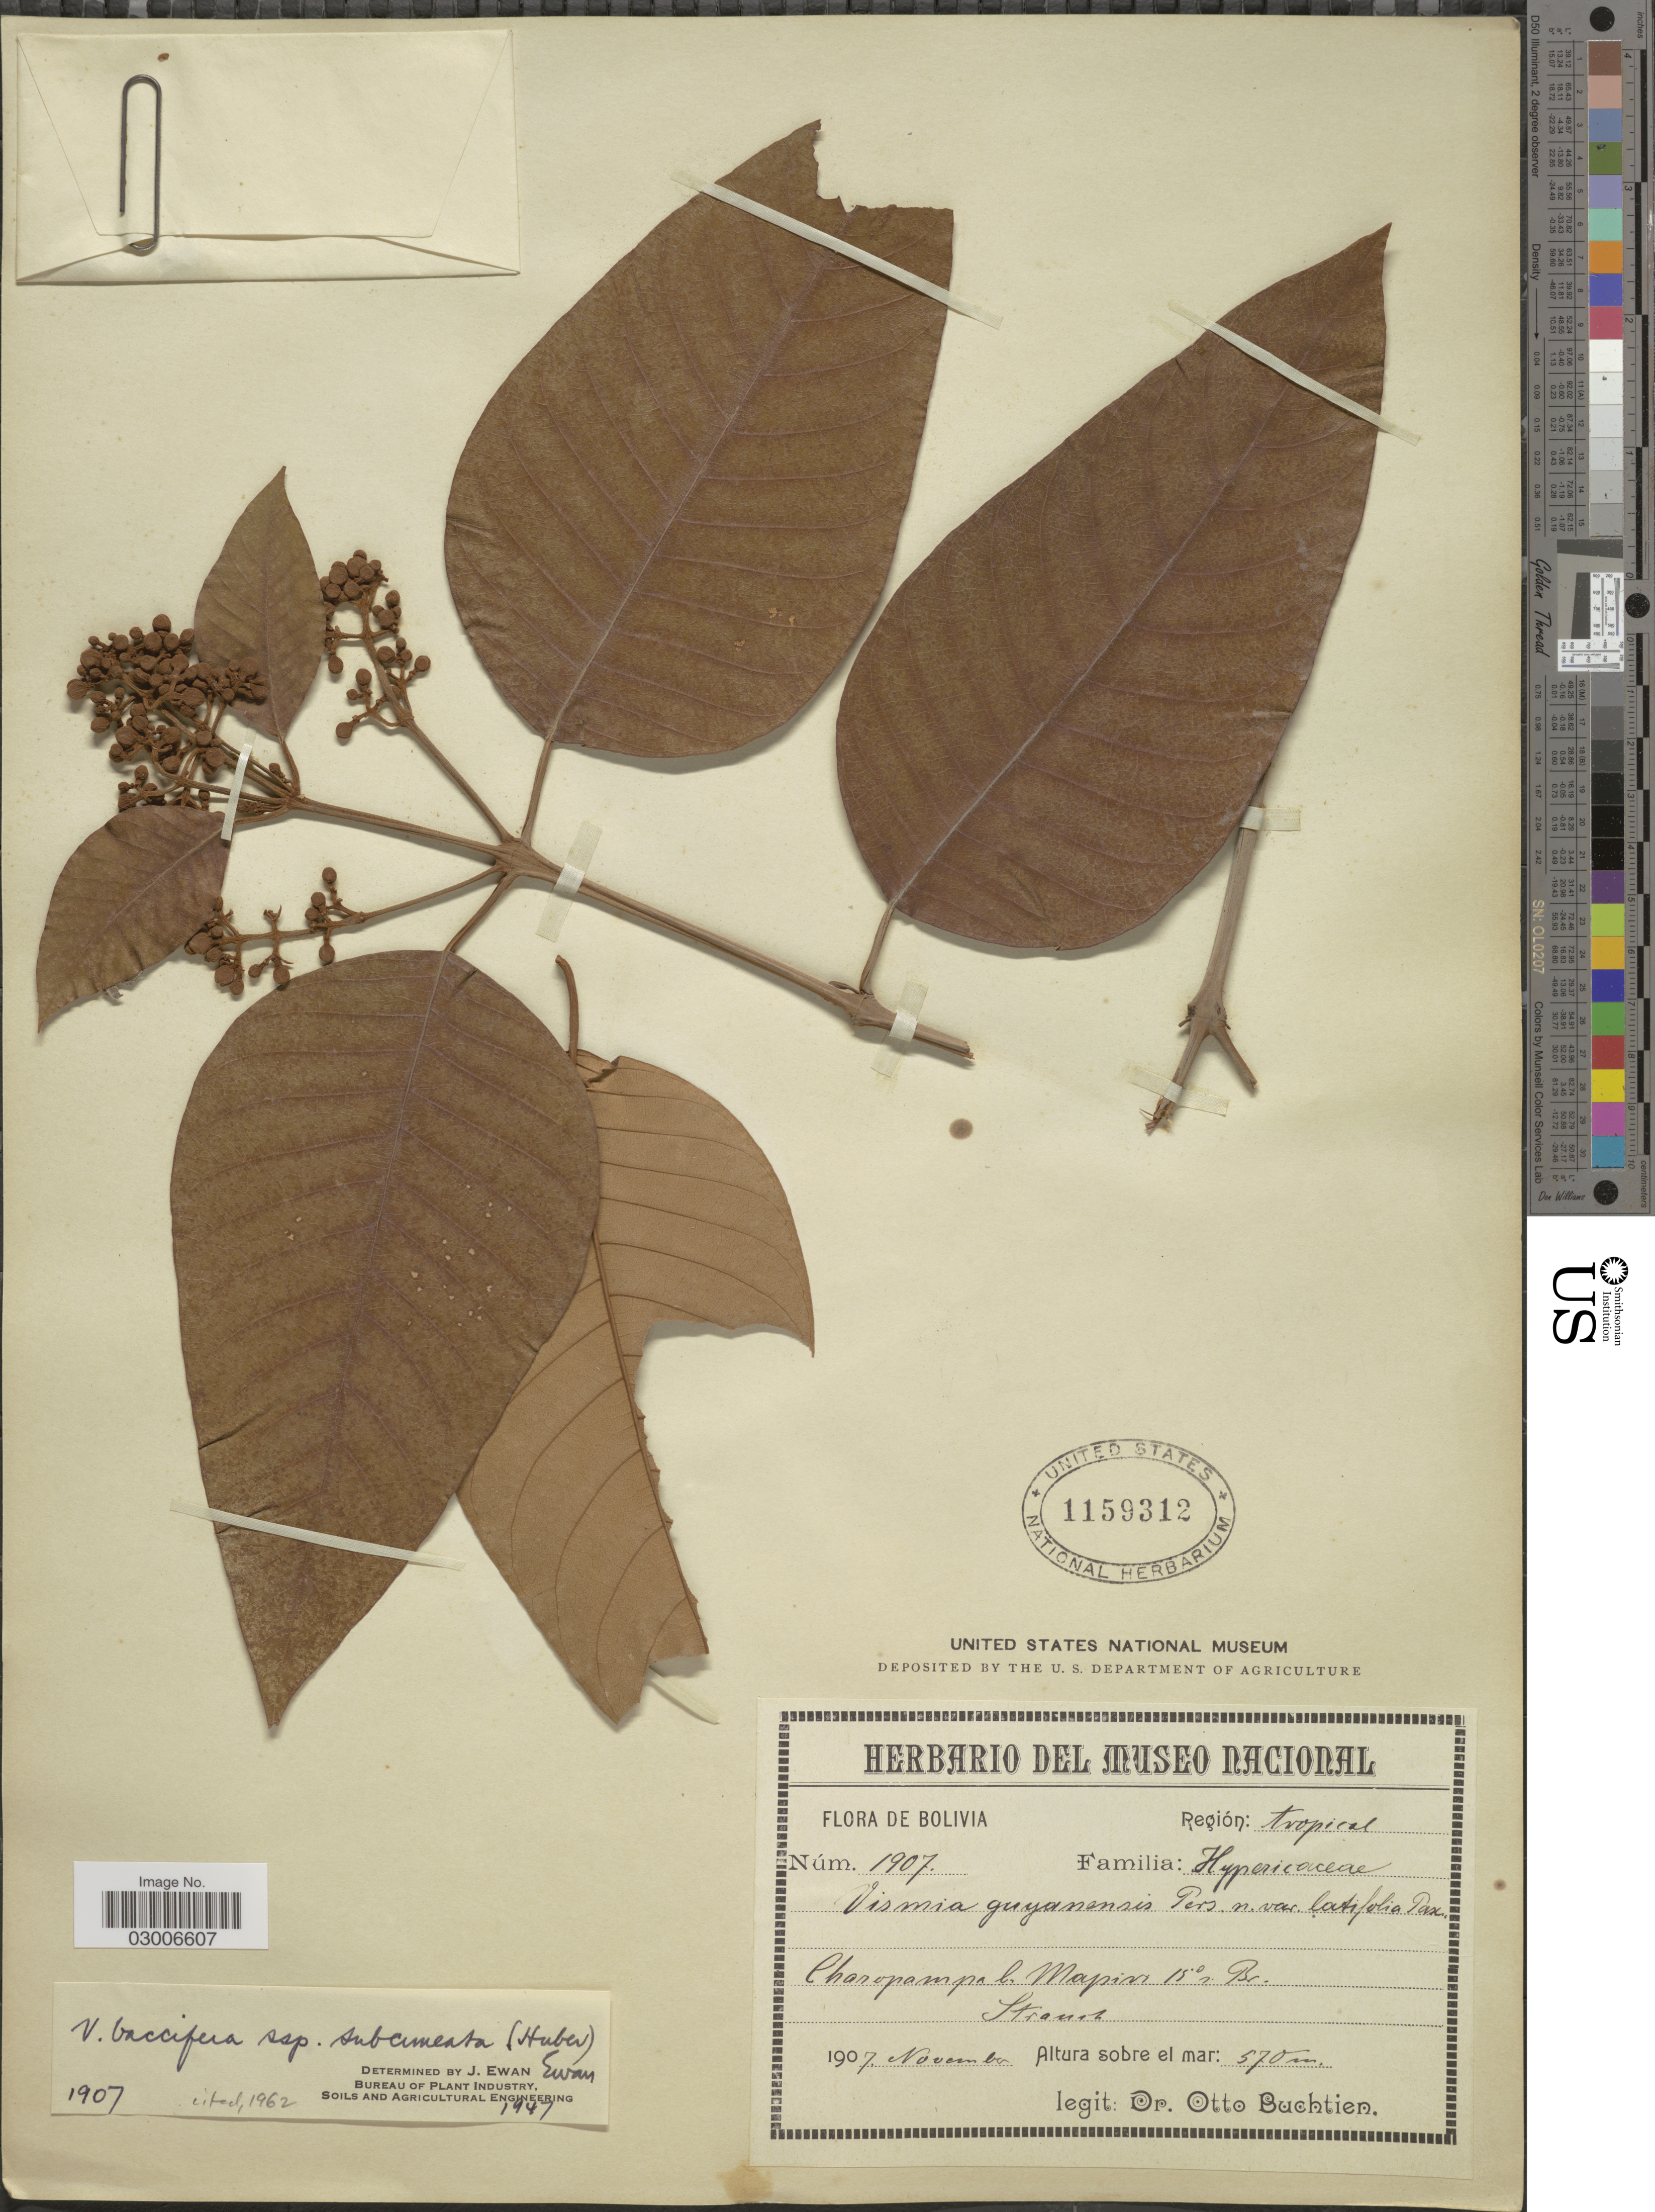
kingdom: Plantae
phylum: Tracheophyta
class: Magnoliopsida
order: Malpighiales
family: Hypericaceae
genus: Vismia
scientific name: Vismia baccifera subsp. subcuneata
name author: (Huber) Ewan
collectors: O. Buchtien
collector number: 1907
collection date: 1907-11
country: Bolivia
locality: Región: tropical, Charopampa b. Mapiri.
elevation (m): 570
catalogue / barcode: US 1159312